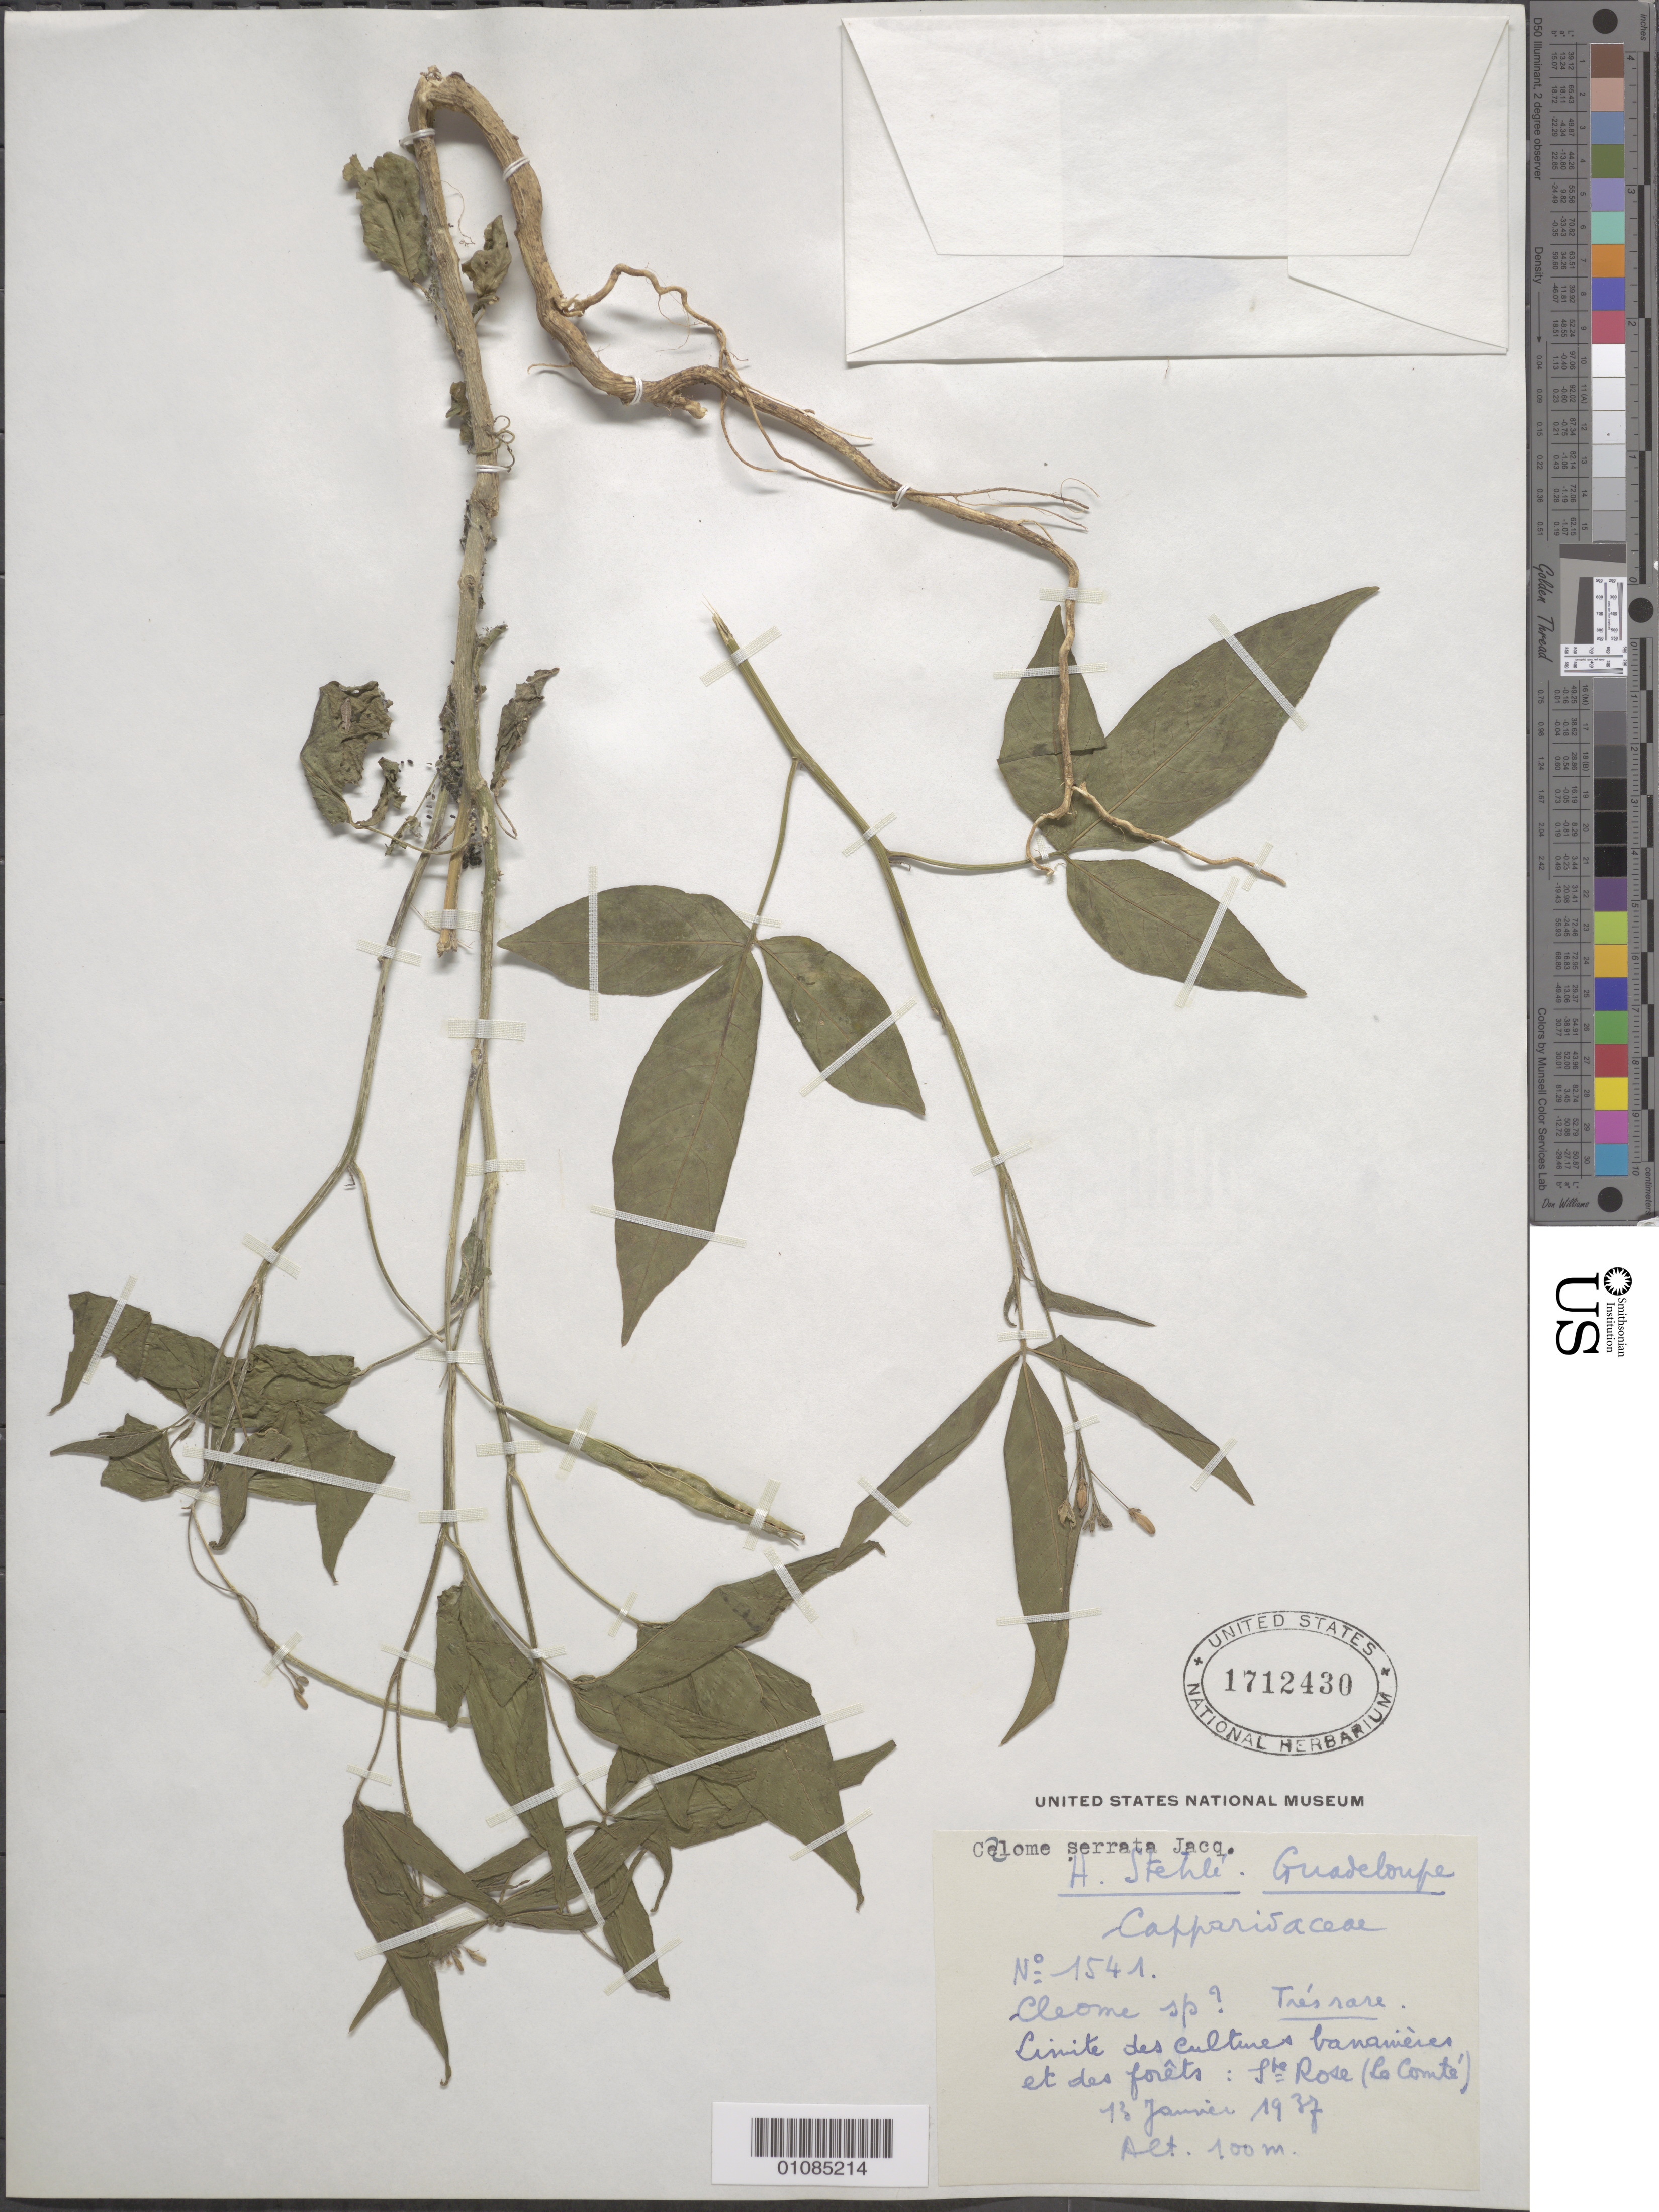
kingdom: Plantae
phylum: Tracheophyta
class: Magnoliopsida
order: Brassicales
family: Cleomaceae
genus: Cleoserrata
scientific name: Cleoserrata serrata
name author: (Jacq.) Iltis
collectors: H. Stehlé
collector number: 1541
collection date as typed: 13 Jan 1937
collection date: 1937-01-13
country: Guadeloupe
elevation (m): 100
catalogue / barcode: US 1712430